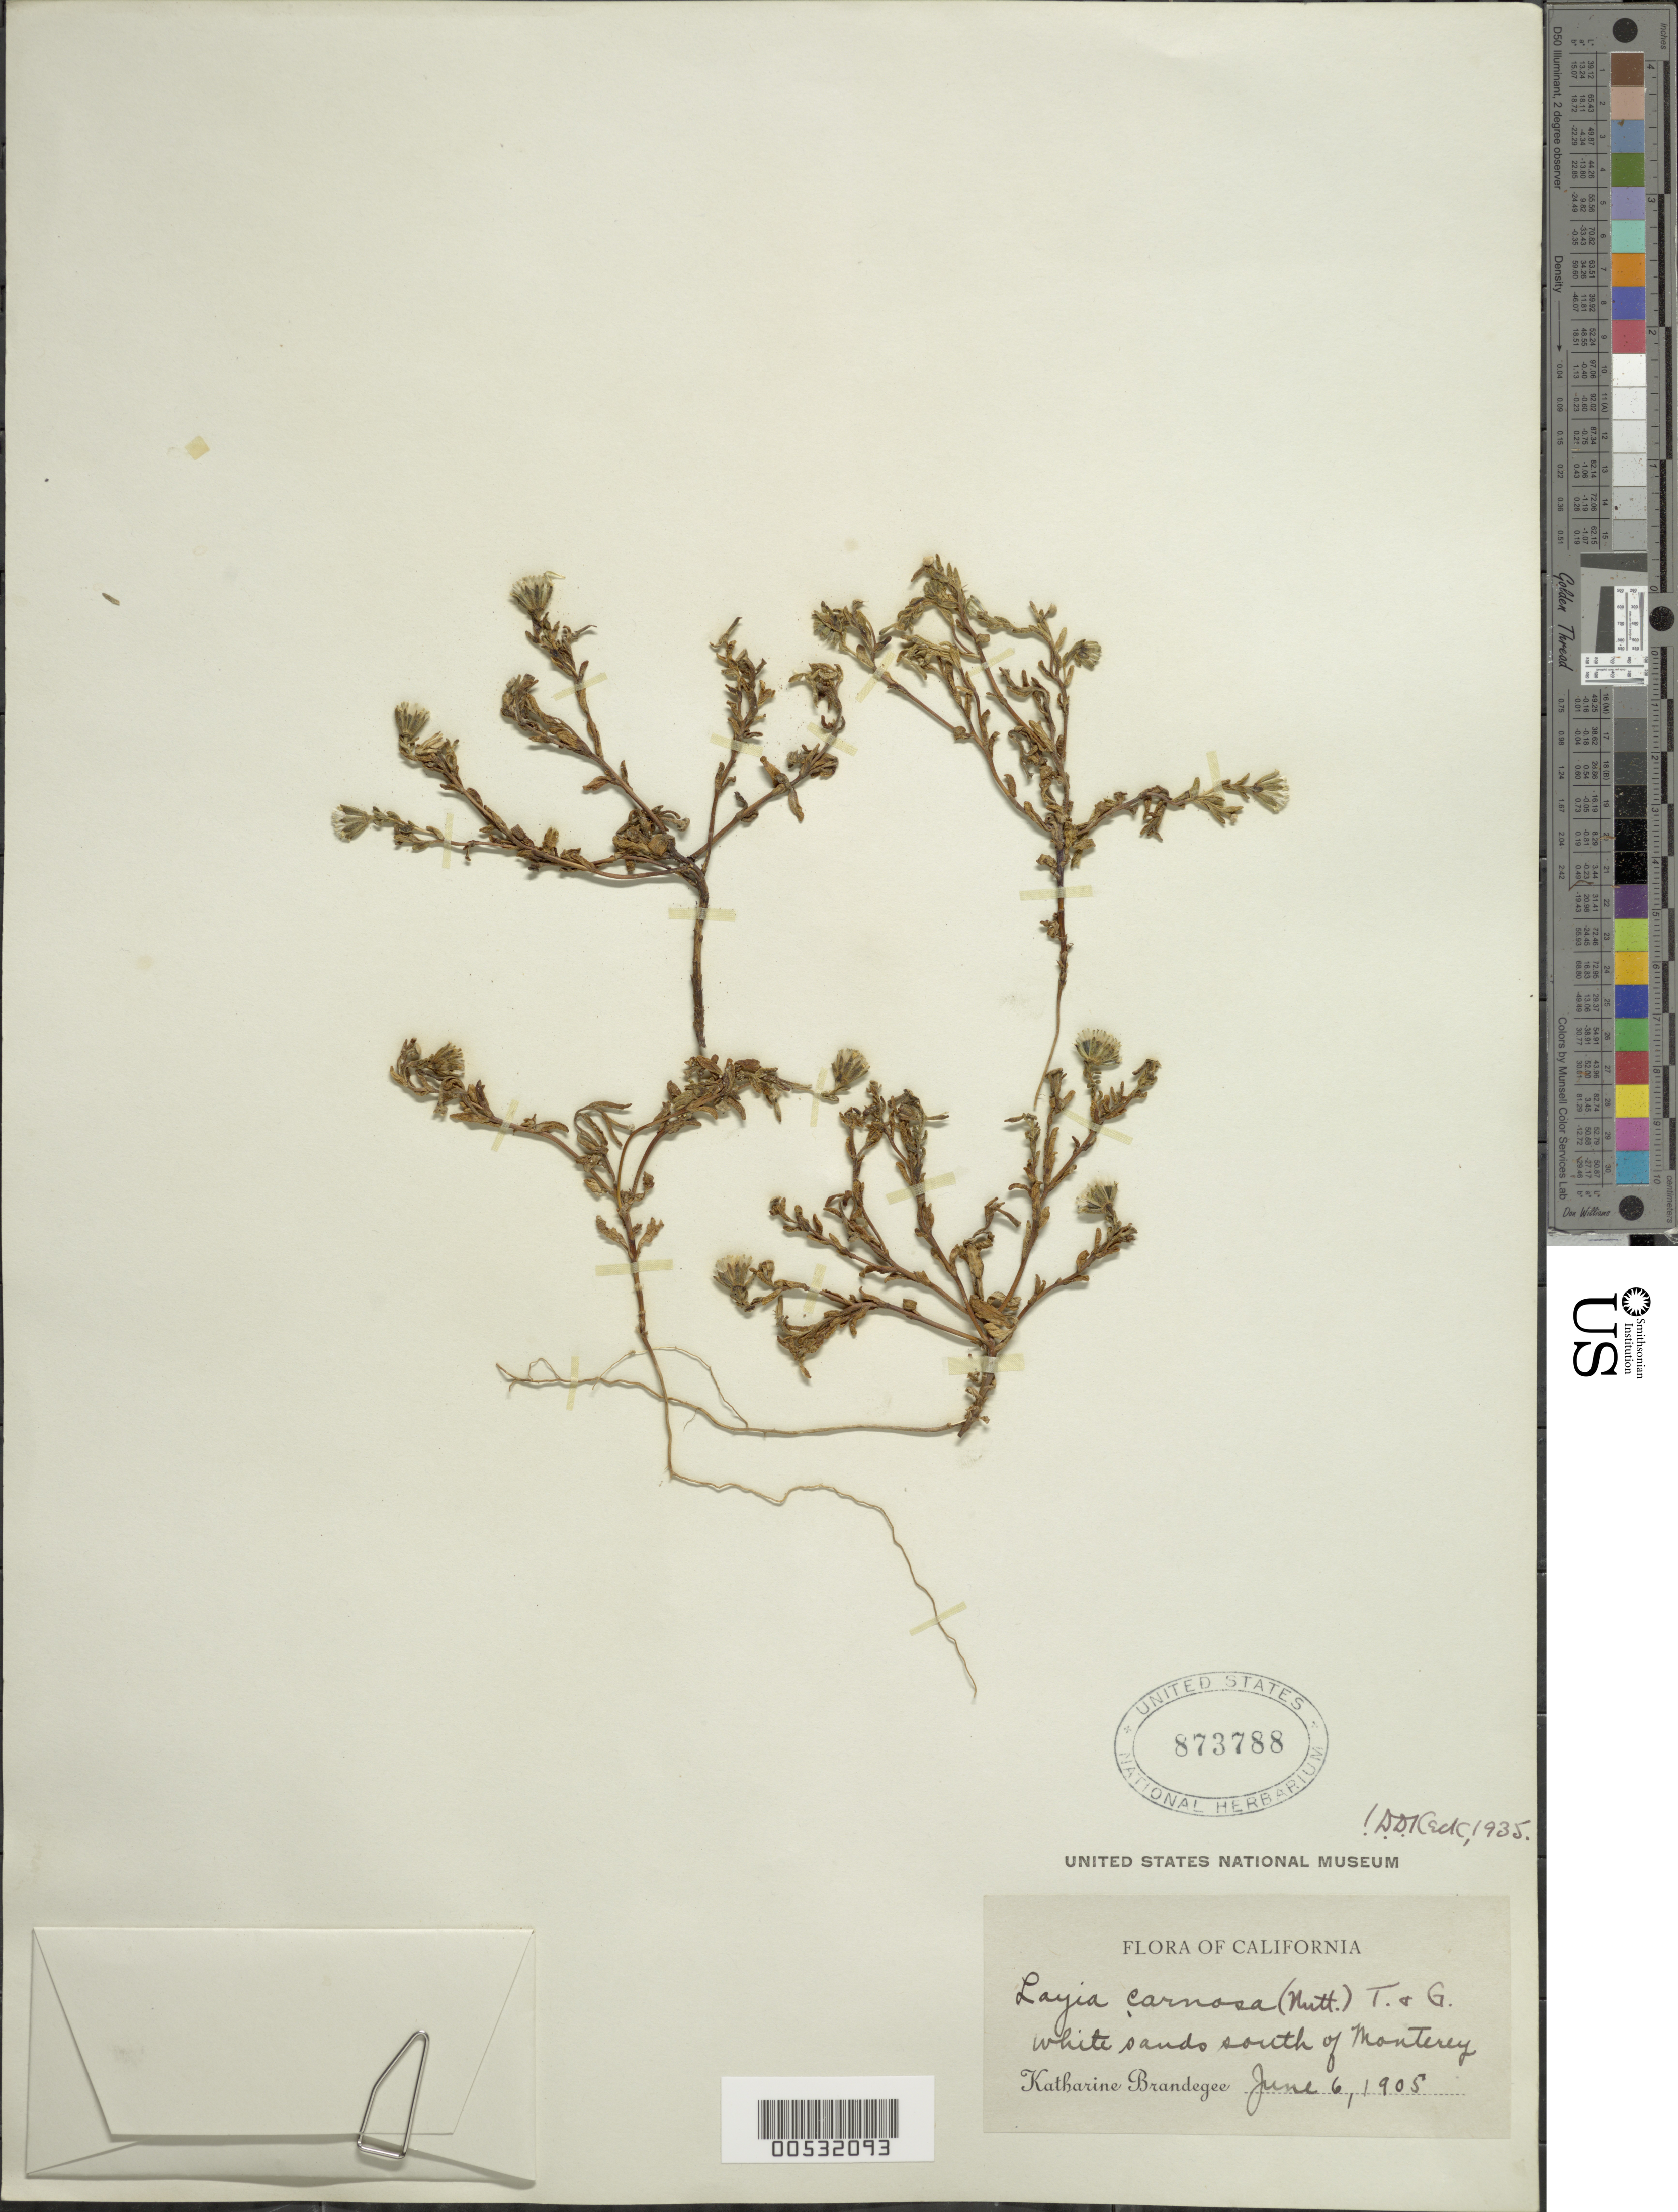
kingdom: Plantae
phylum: Tracheophyta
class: Magnoliopsida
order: Asterales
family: Asteraceae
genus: Layia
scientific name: Layia carnosa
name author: Torr. & A. Gray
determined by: Keck, David D.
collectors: M. K. Brandegee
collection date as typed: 06 Jun 1905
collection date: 1905-06-06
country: United States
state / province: California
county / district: Monterey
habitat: White sands.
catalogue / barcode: US 873788